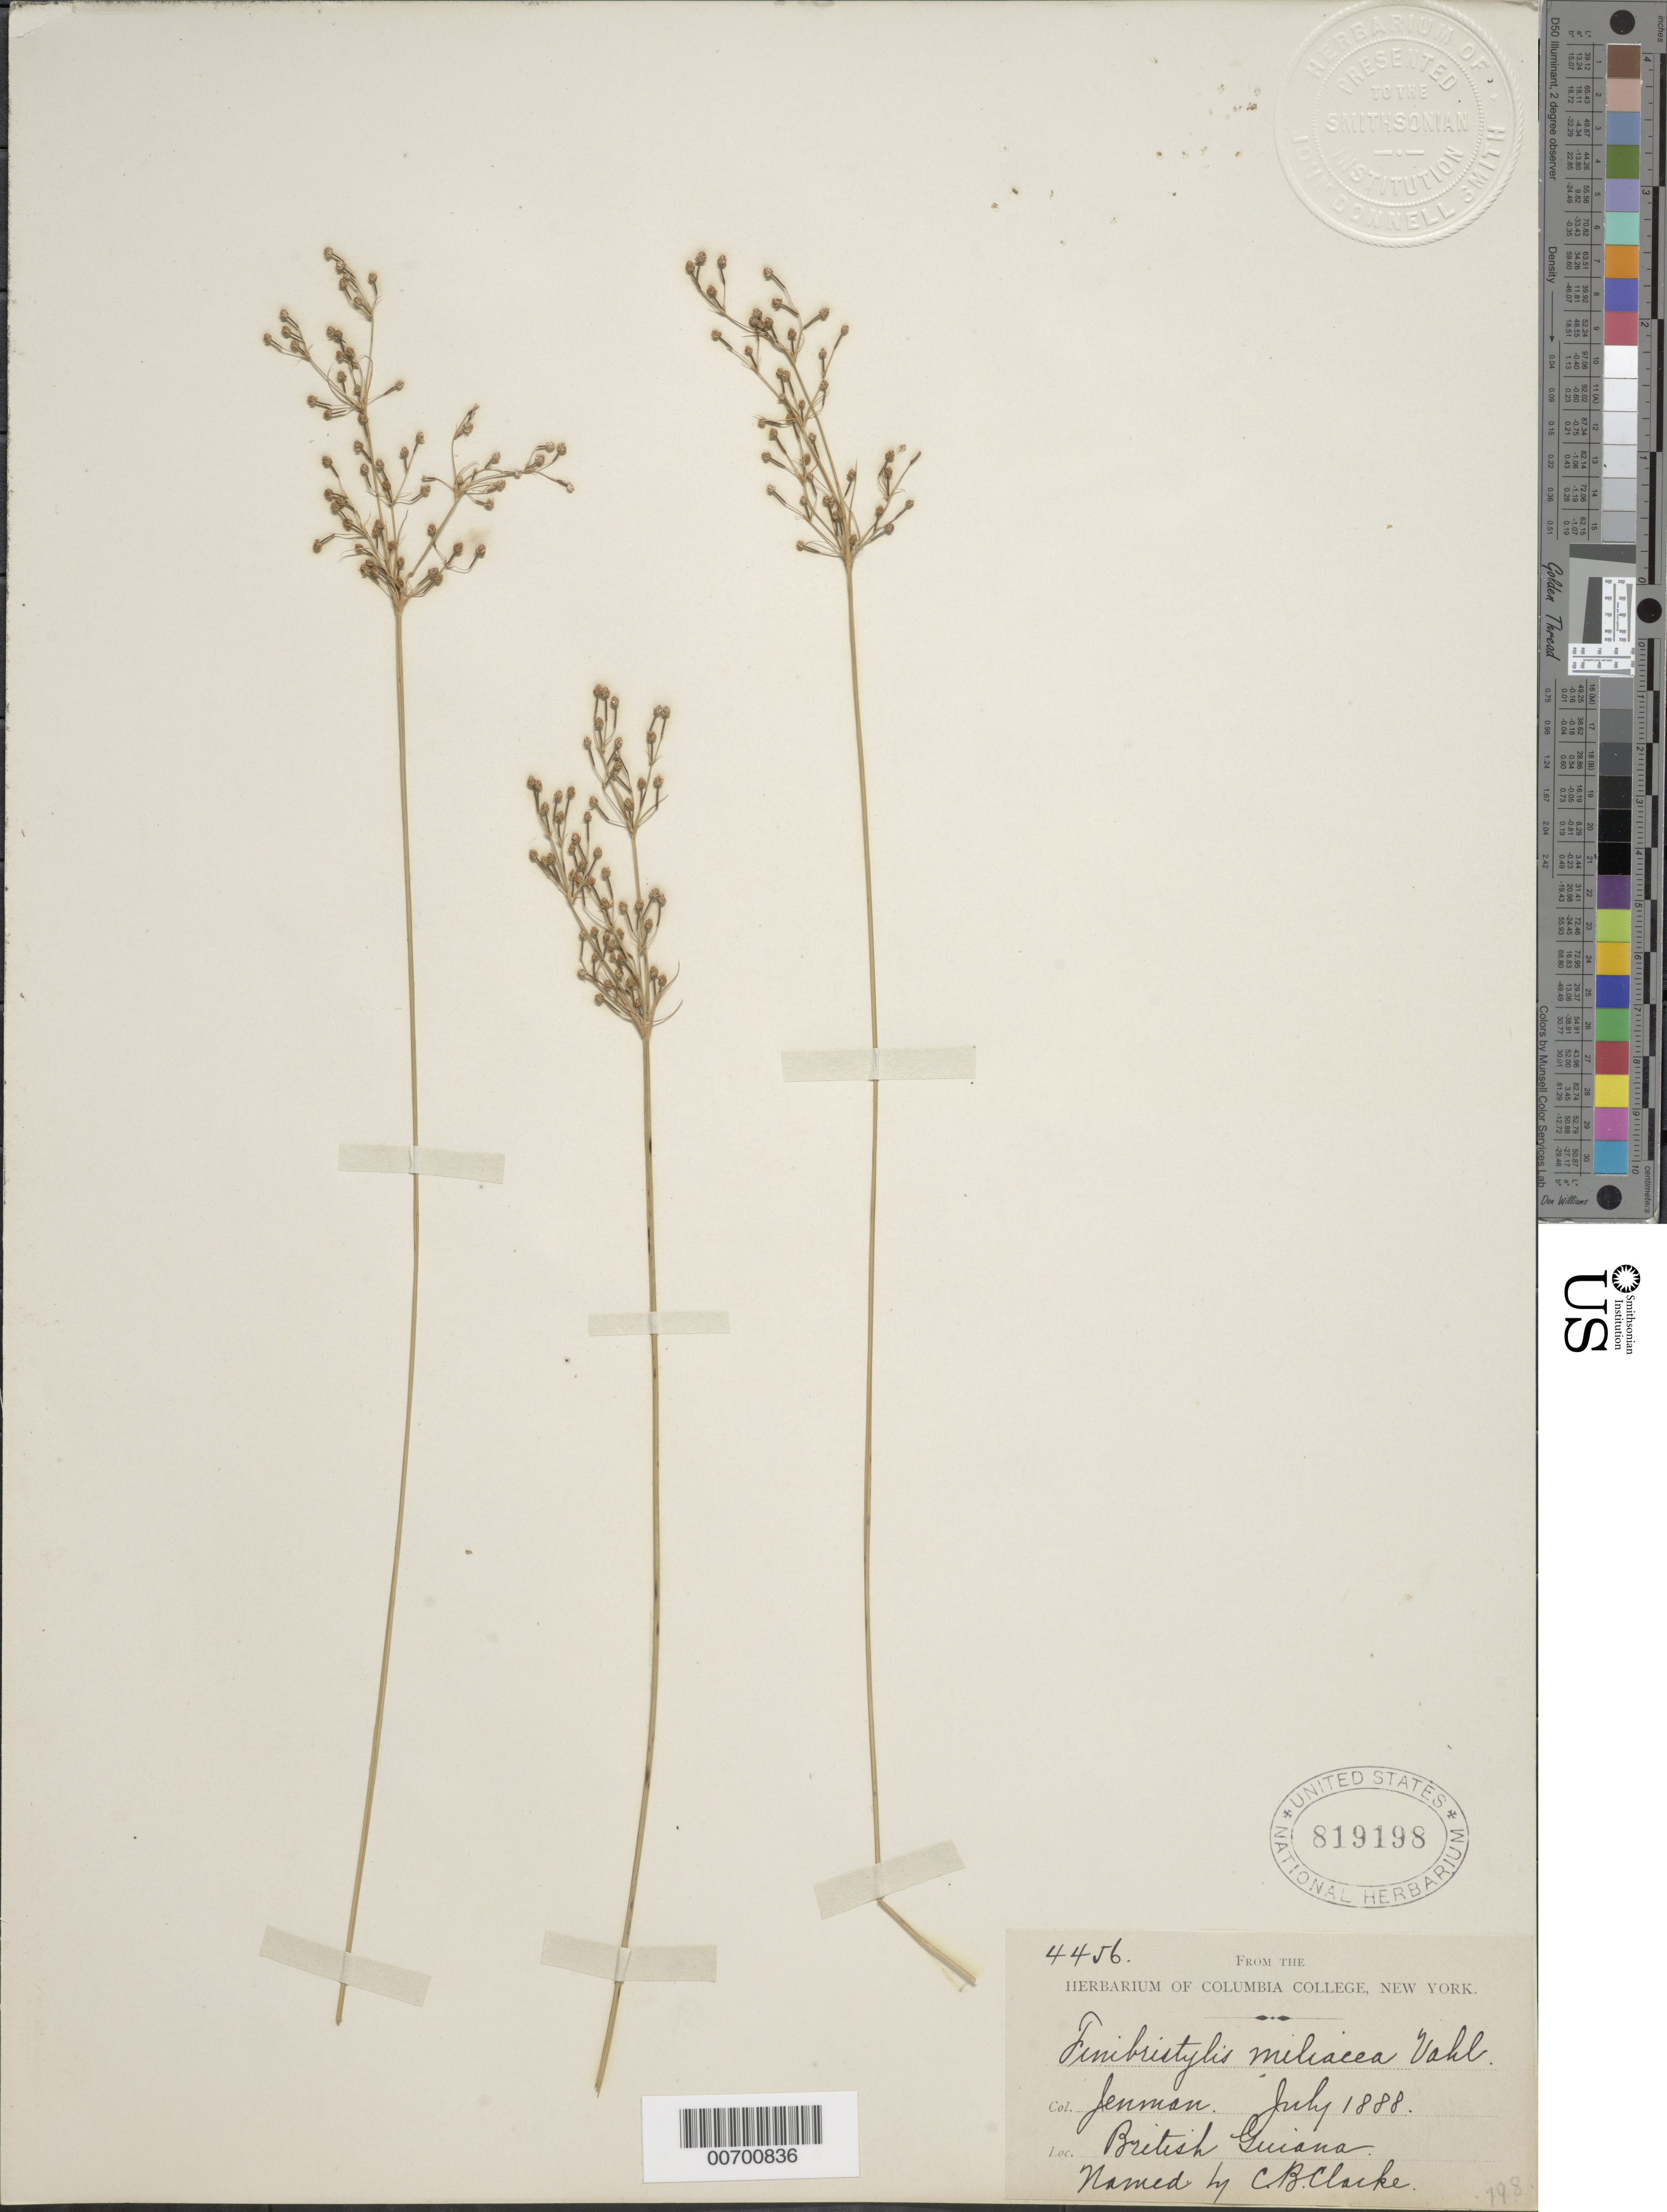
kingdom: Plantae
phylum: Tracheophyta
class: Liliopsida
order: Poales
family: Cyperaceae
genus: Fimbristylis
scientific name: Fimbristylis littoralis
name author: Gaudich.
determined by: Strong, M. T., (US), Smithsonian Institution - National Museum of Natural History (UNITED STATES)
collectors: G. S. Jenman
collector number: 4456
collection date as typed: July 1888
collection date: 1888-07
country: Guyana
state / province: Demerara-Mahaica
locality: Hoorubea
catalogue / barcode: US 819198